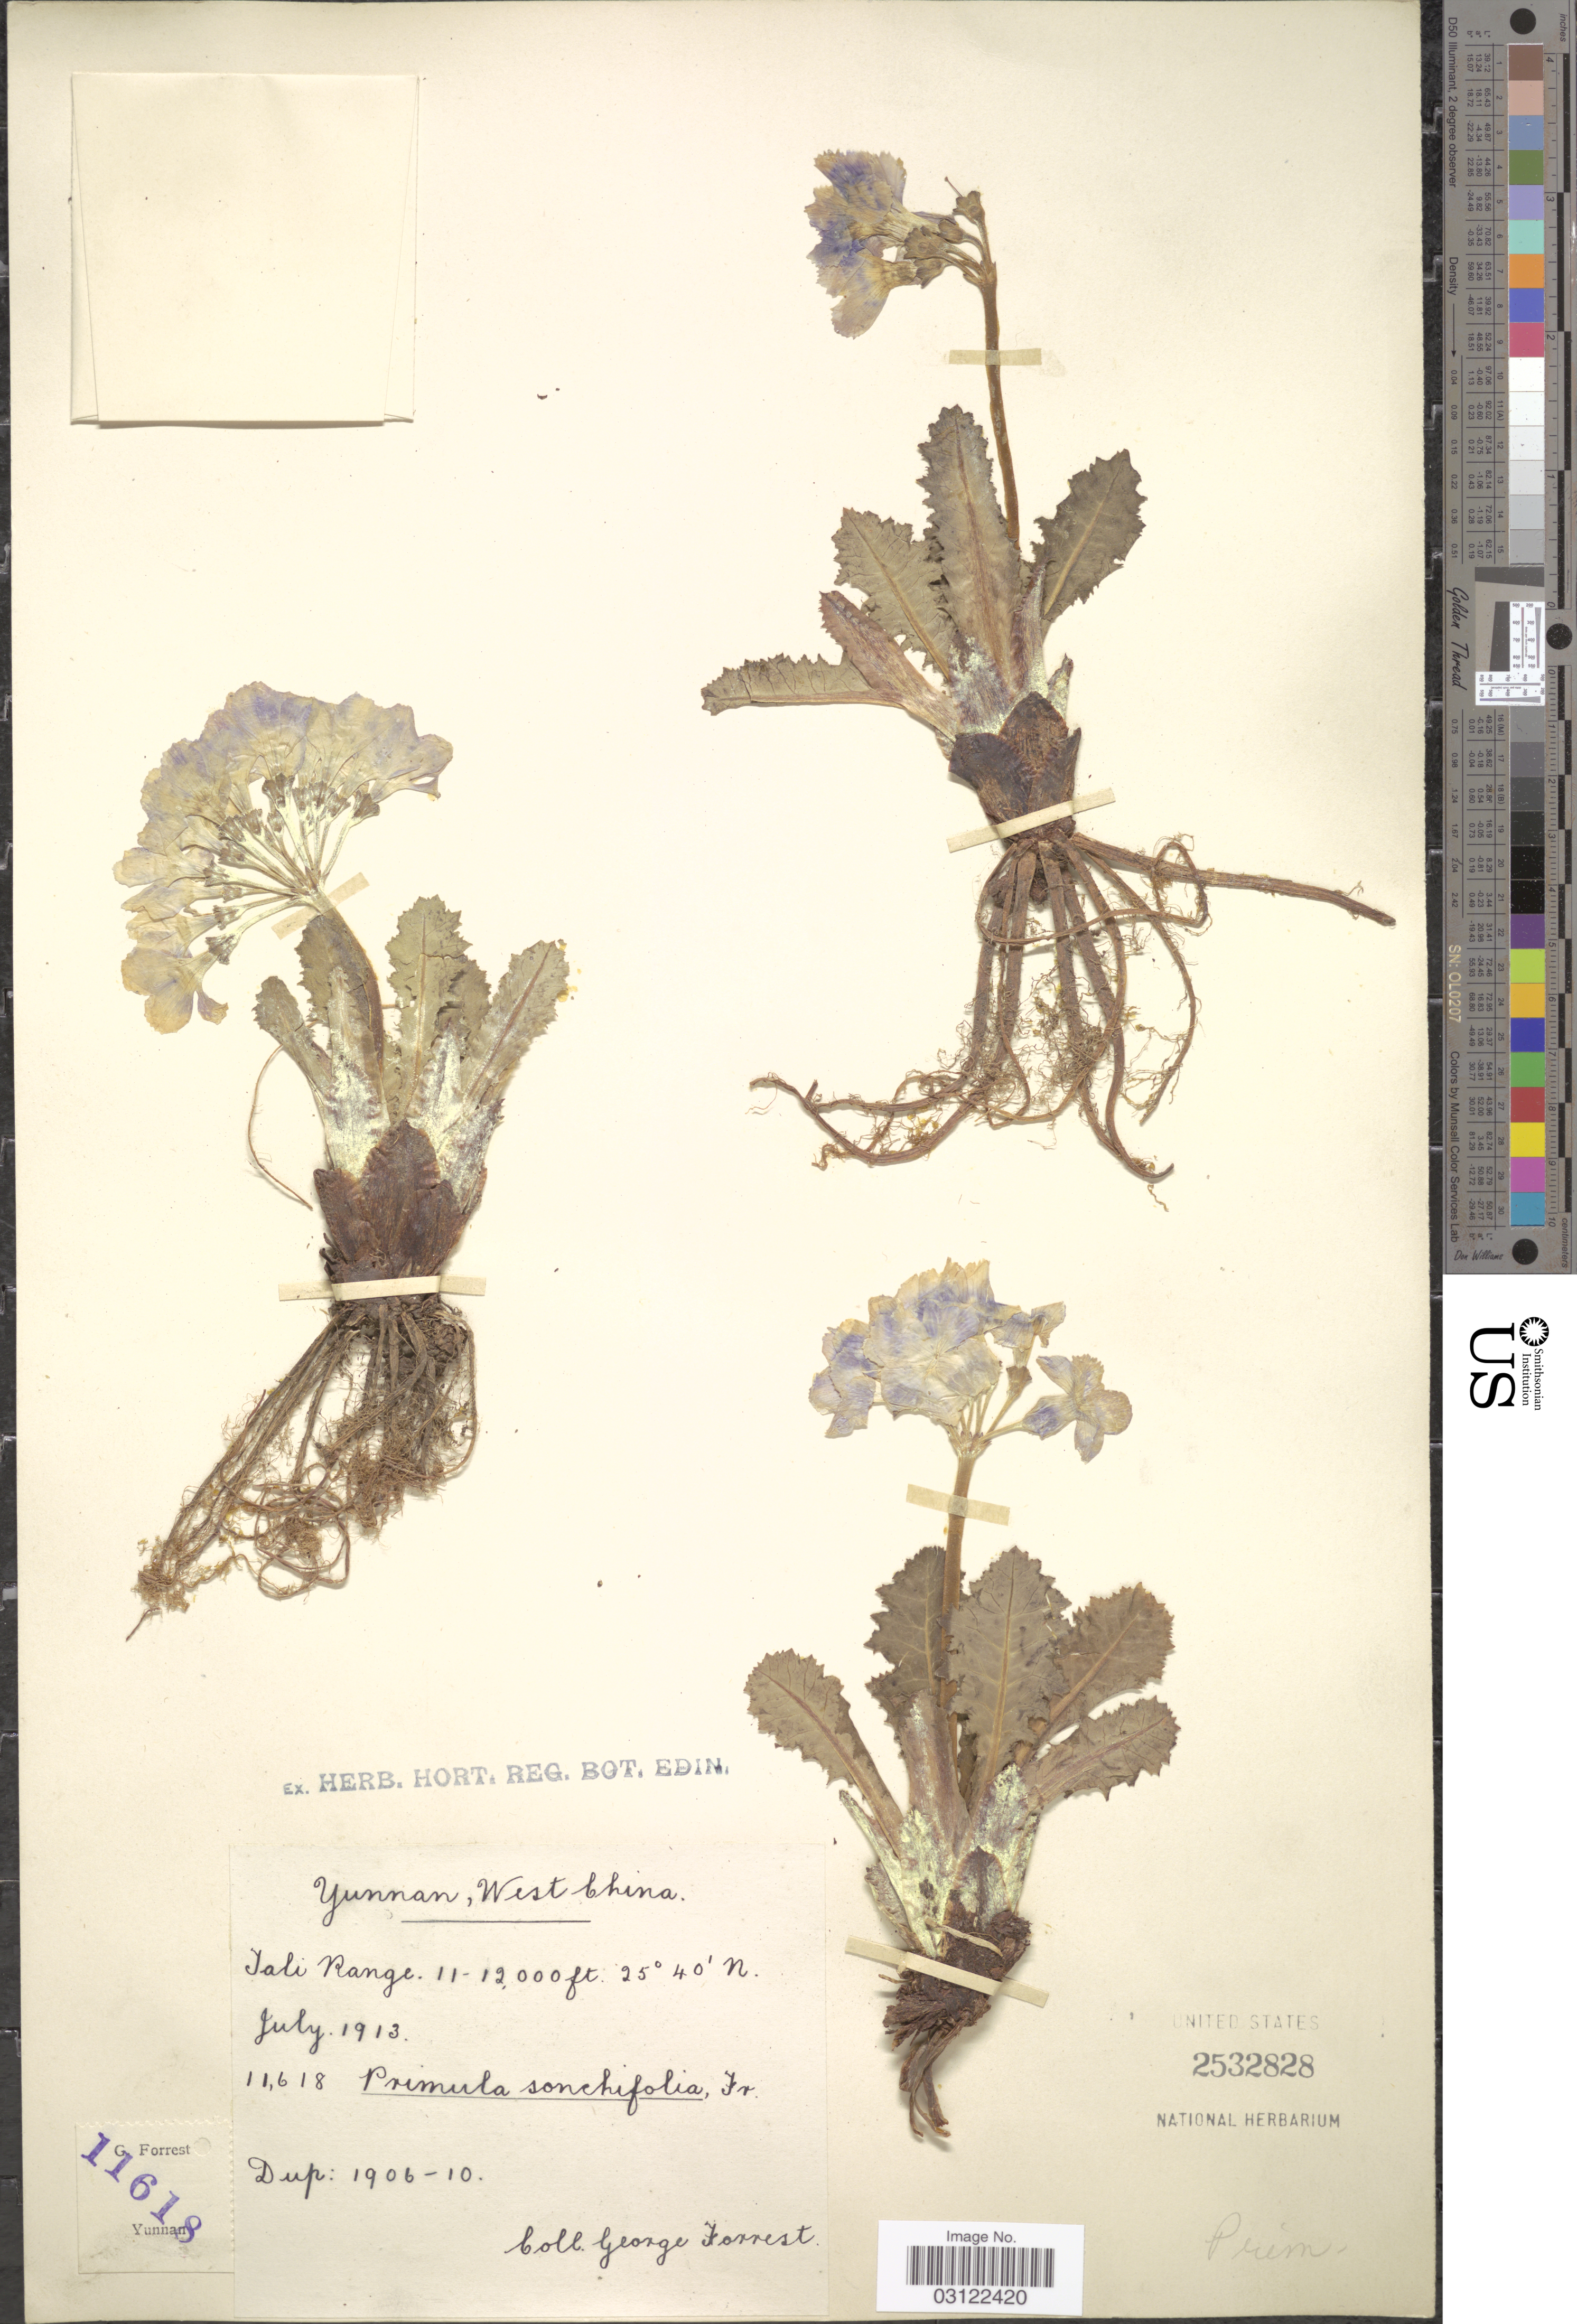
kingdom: Plantae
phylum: Tracheophyta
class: Magnoliopsida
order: Ericales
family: Primulaceae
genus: Primula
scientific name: Primula sonchifolia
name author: Franch.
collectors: G. Forrest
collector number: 11618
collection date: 1913-07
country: China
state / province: Yunnan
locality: West China. Tali Range.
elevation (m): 3353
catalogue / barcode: US 2532828